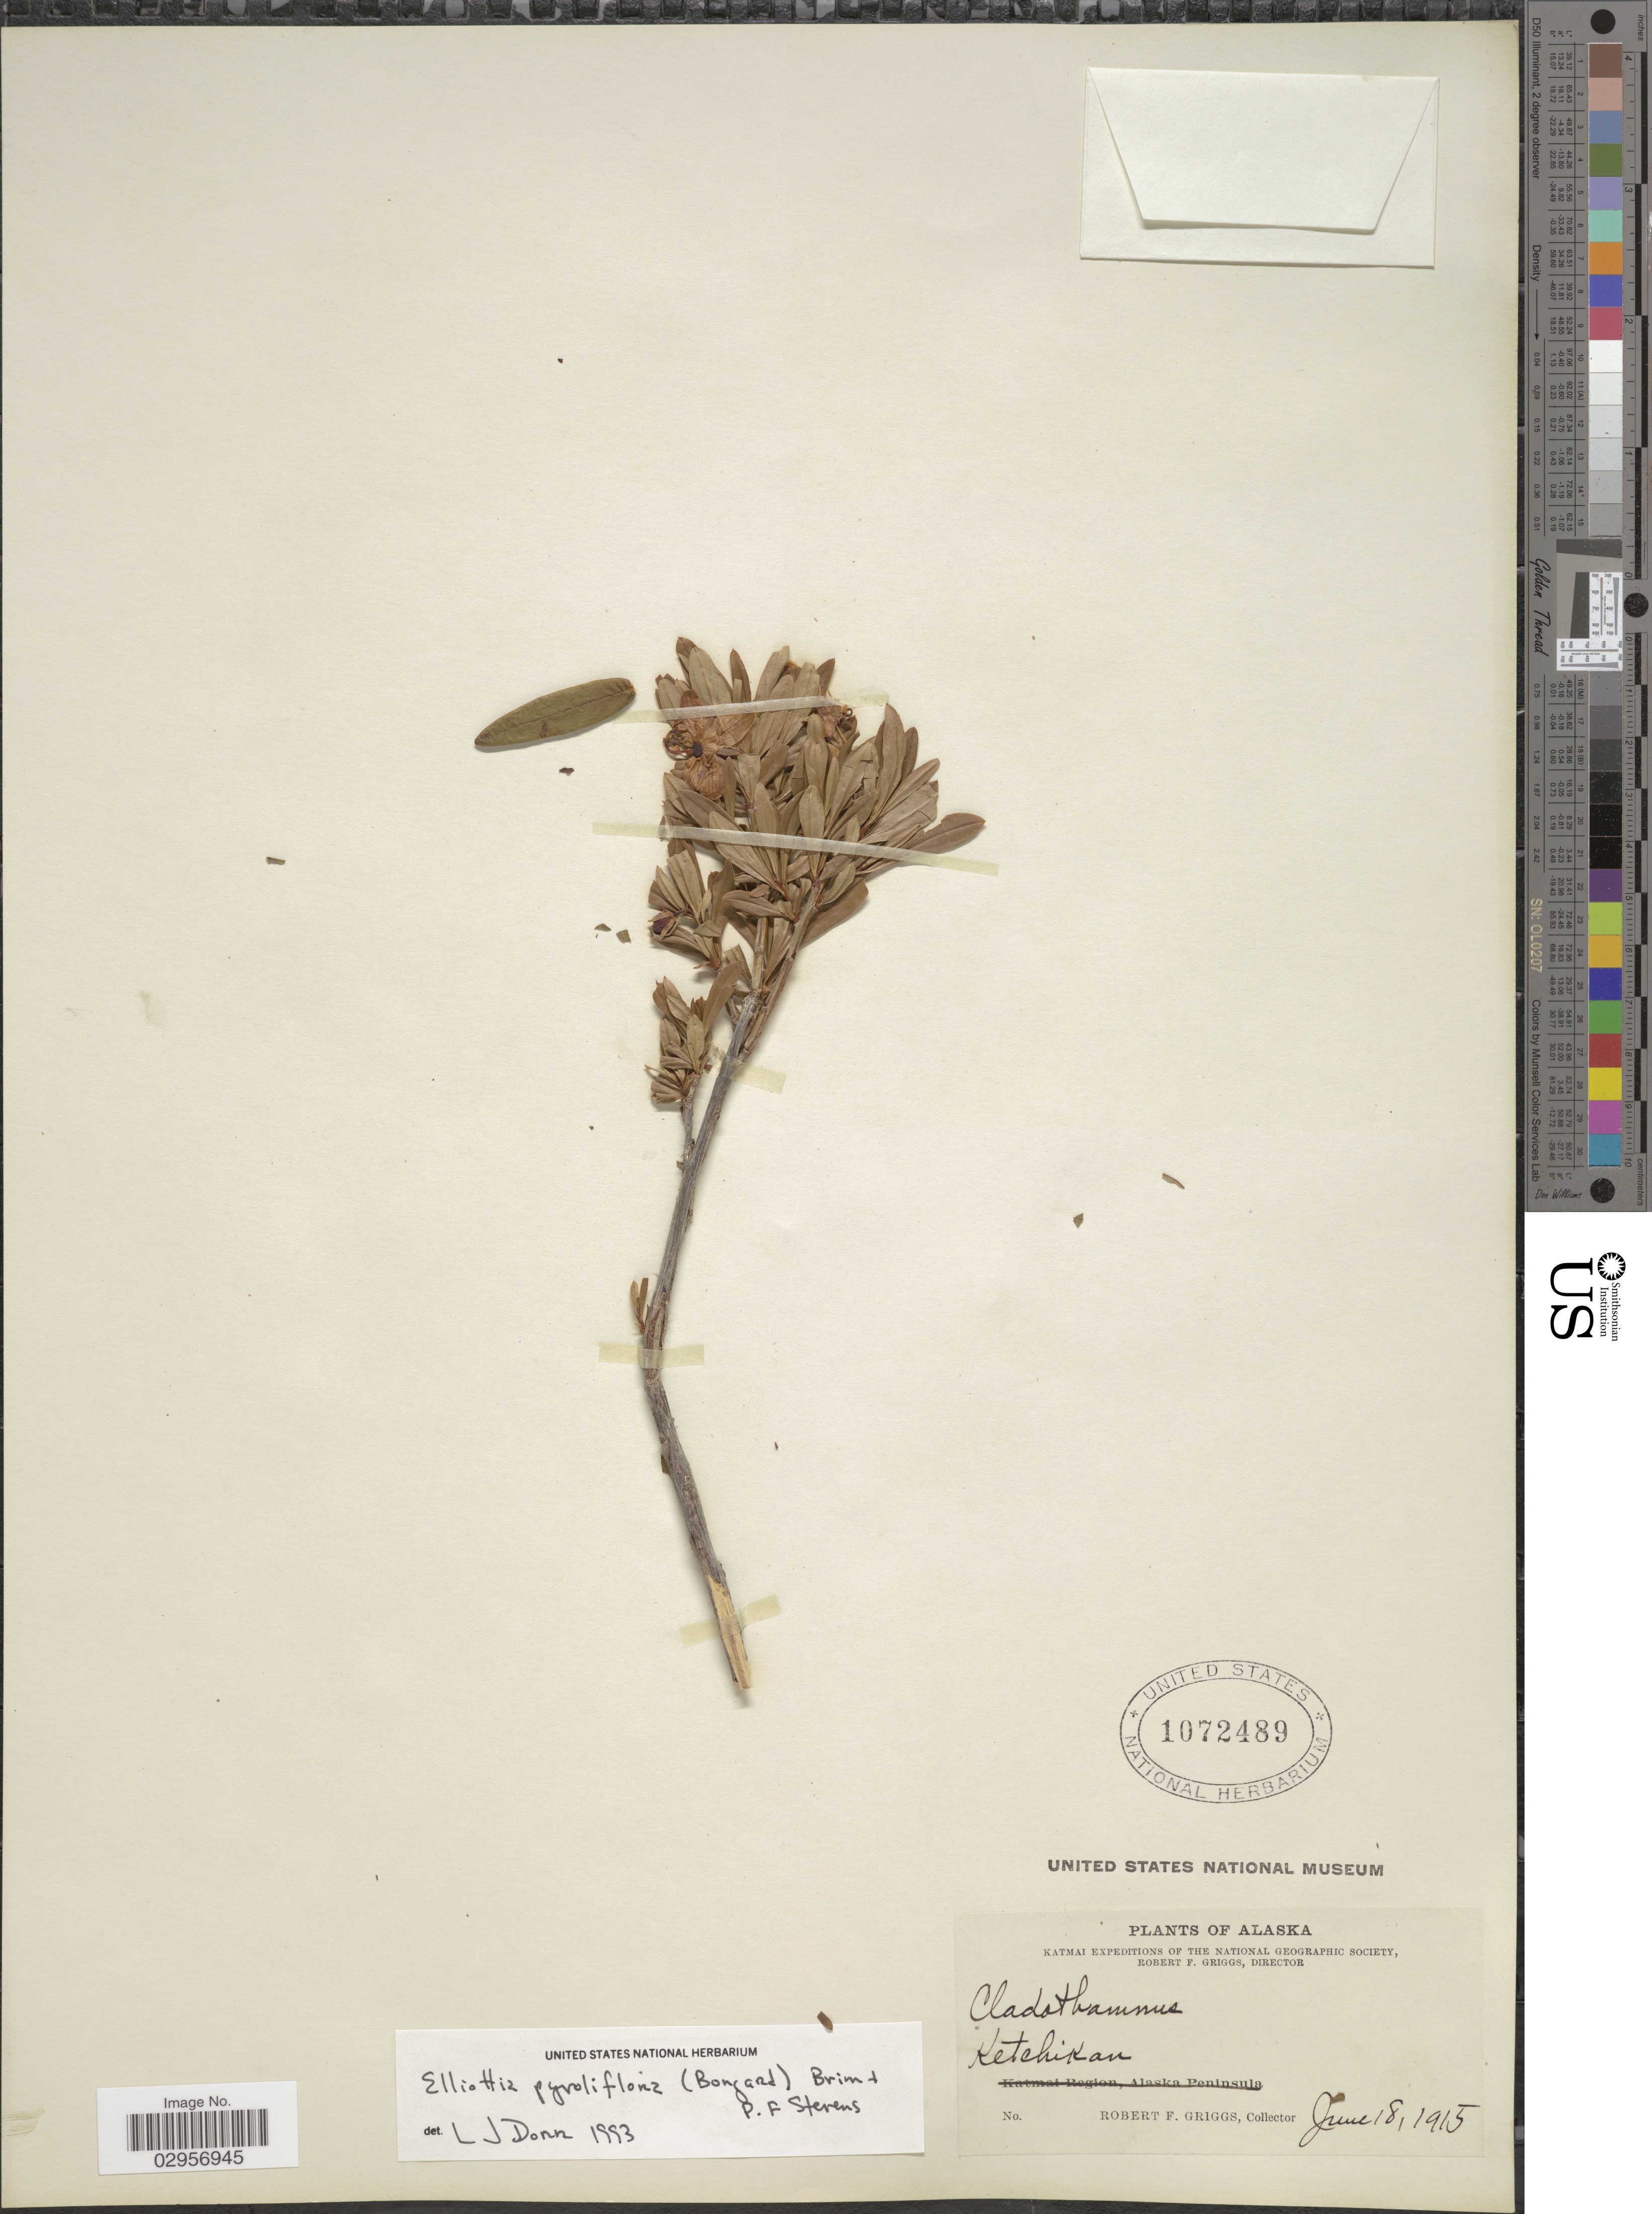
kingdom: Plantae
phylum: Tracheophyta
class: Magnoliopsida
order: Ericales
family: Ericaceae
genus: Elliottia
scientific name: Elliottia pyroliflora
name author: (Bong.) P.F. Stevens & Brim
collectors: R. F. Griggs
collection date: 1915-06-18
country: United States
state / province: Alaska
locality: Ketchikan.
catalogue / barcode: US 1072489